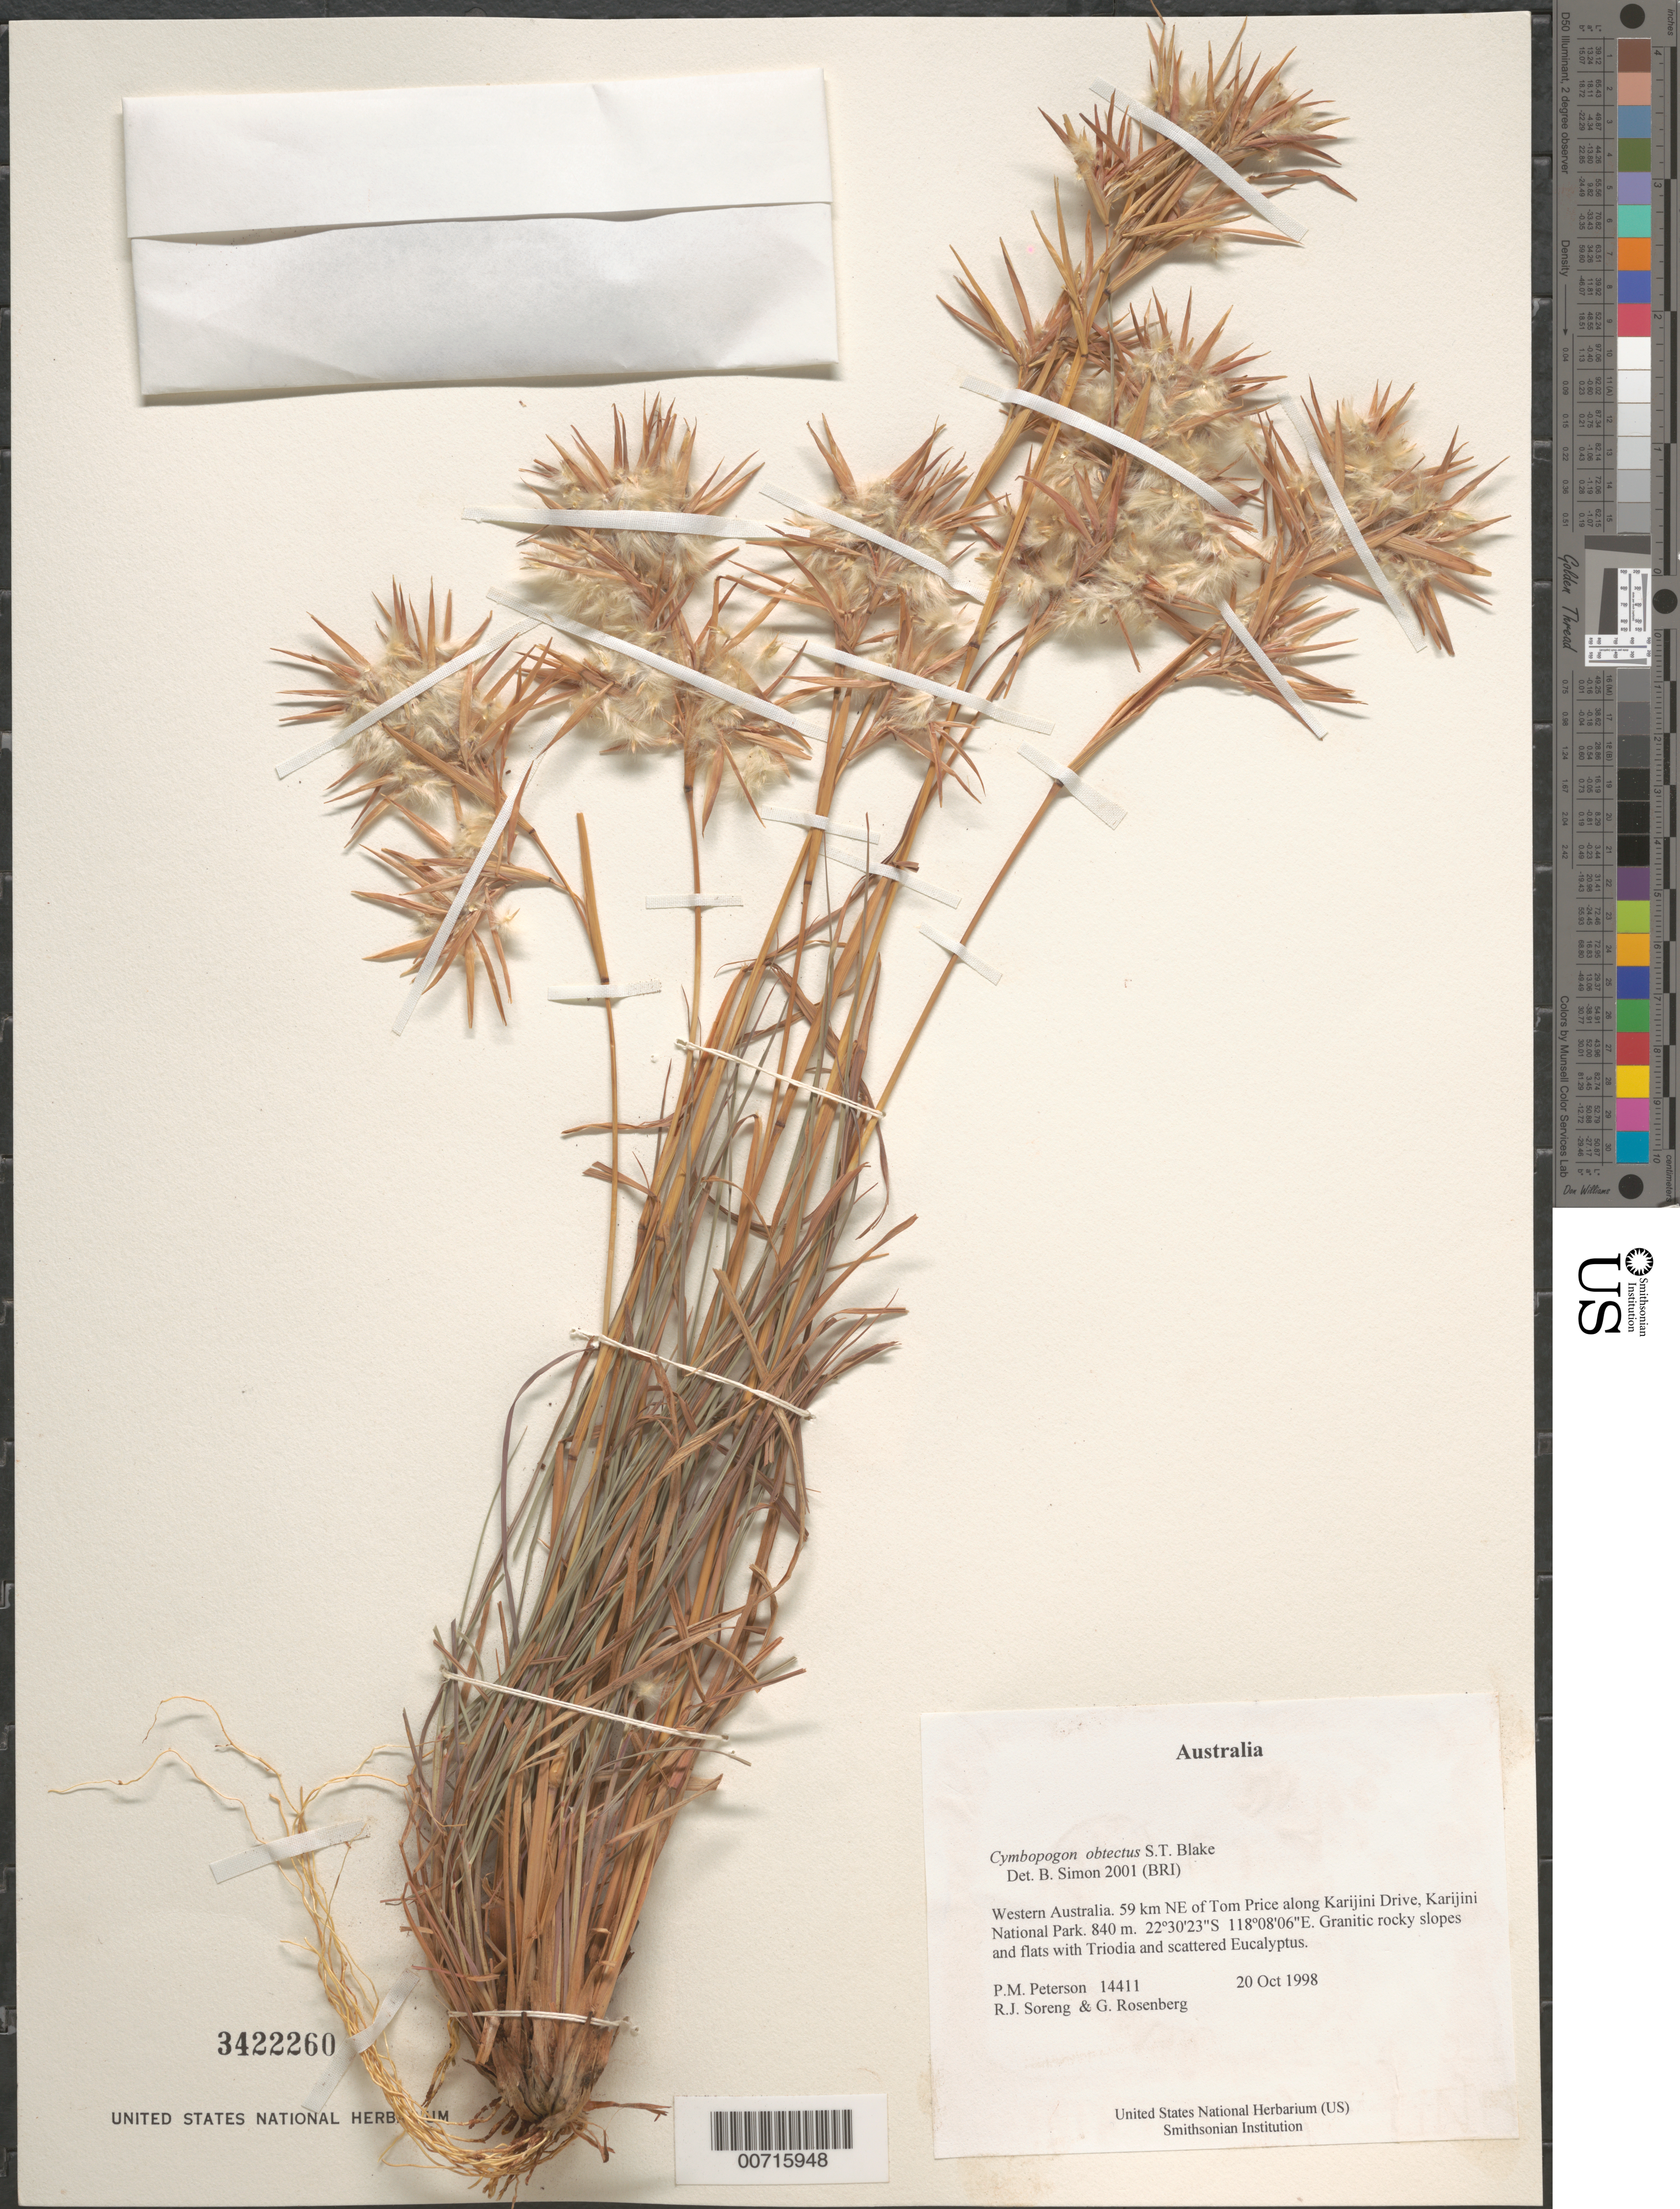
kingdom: Plantae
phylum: Tracheophyta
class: Liliopsida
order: Poales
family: Poaceae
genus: Cymbopogon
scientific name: Cymbopogon obtectus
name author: S.T. Blake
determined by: Simon, B.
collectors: P. M. Peterson, R. J. Soreng & G. Rosenberg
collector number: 14411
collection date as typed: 20 Oct 1998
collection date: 1998-10-20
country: Australia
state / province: Western Australia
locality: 59 km NE of Tom Price along Karijini Drive, Karijini National Park.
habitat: Granitic rocky slopes and flats with Triodia and scattered Eucalyptus.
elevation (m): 840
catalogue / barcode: US 3422260